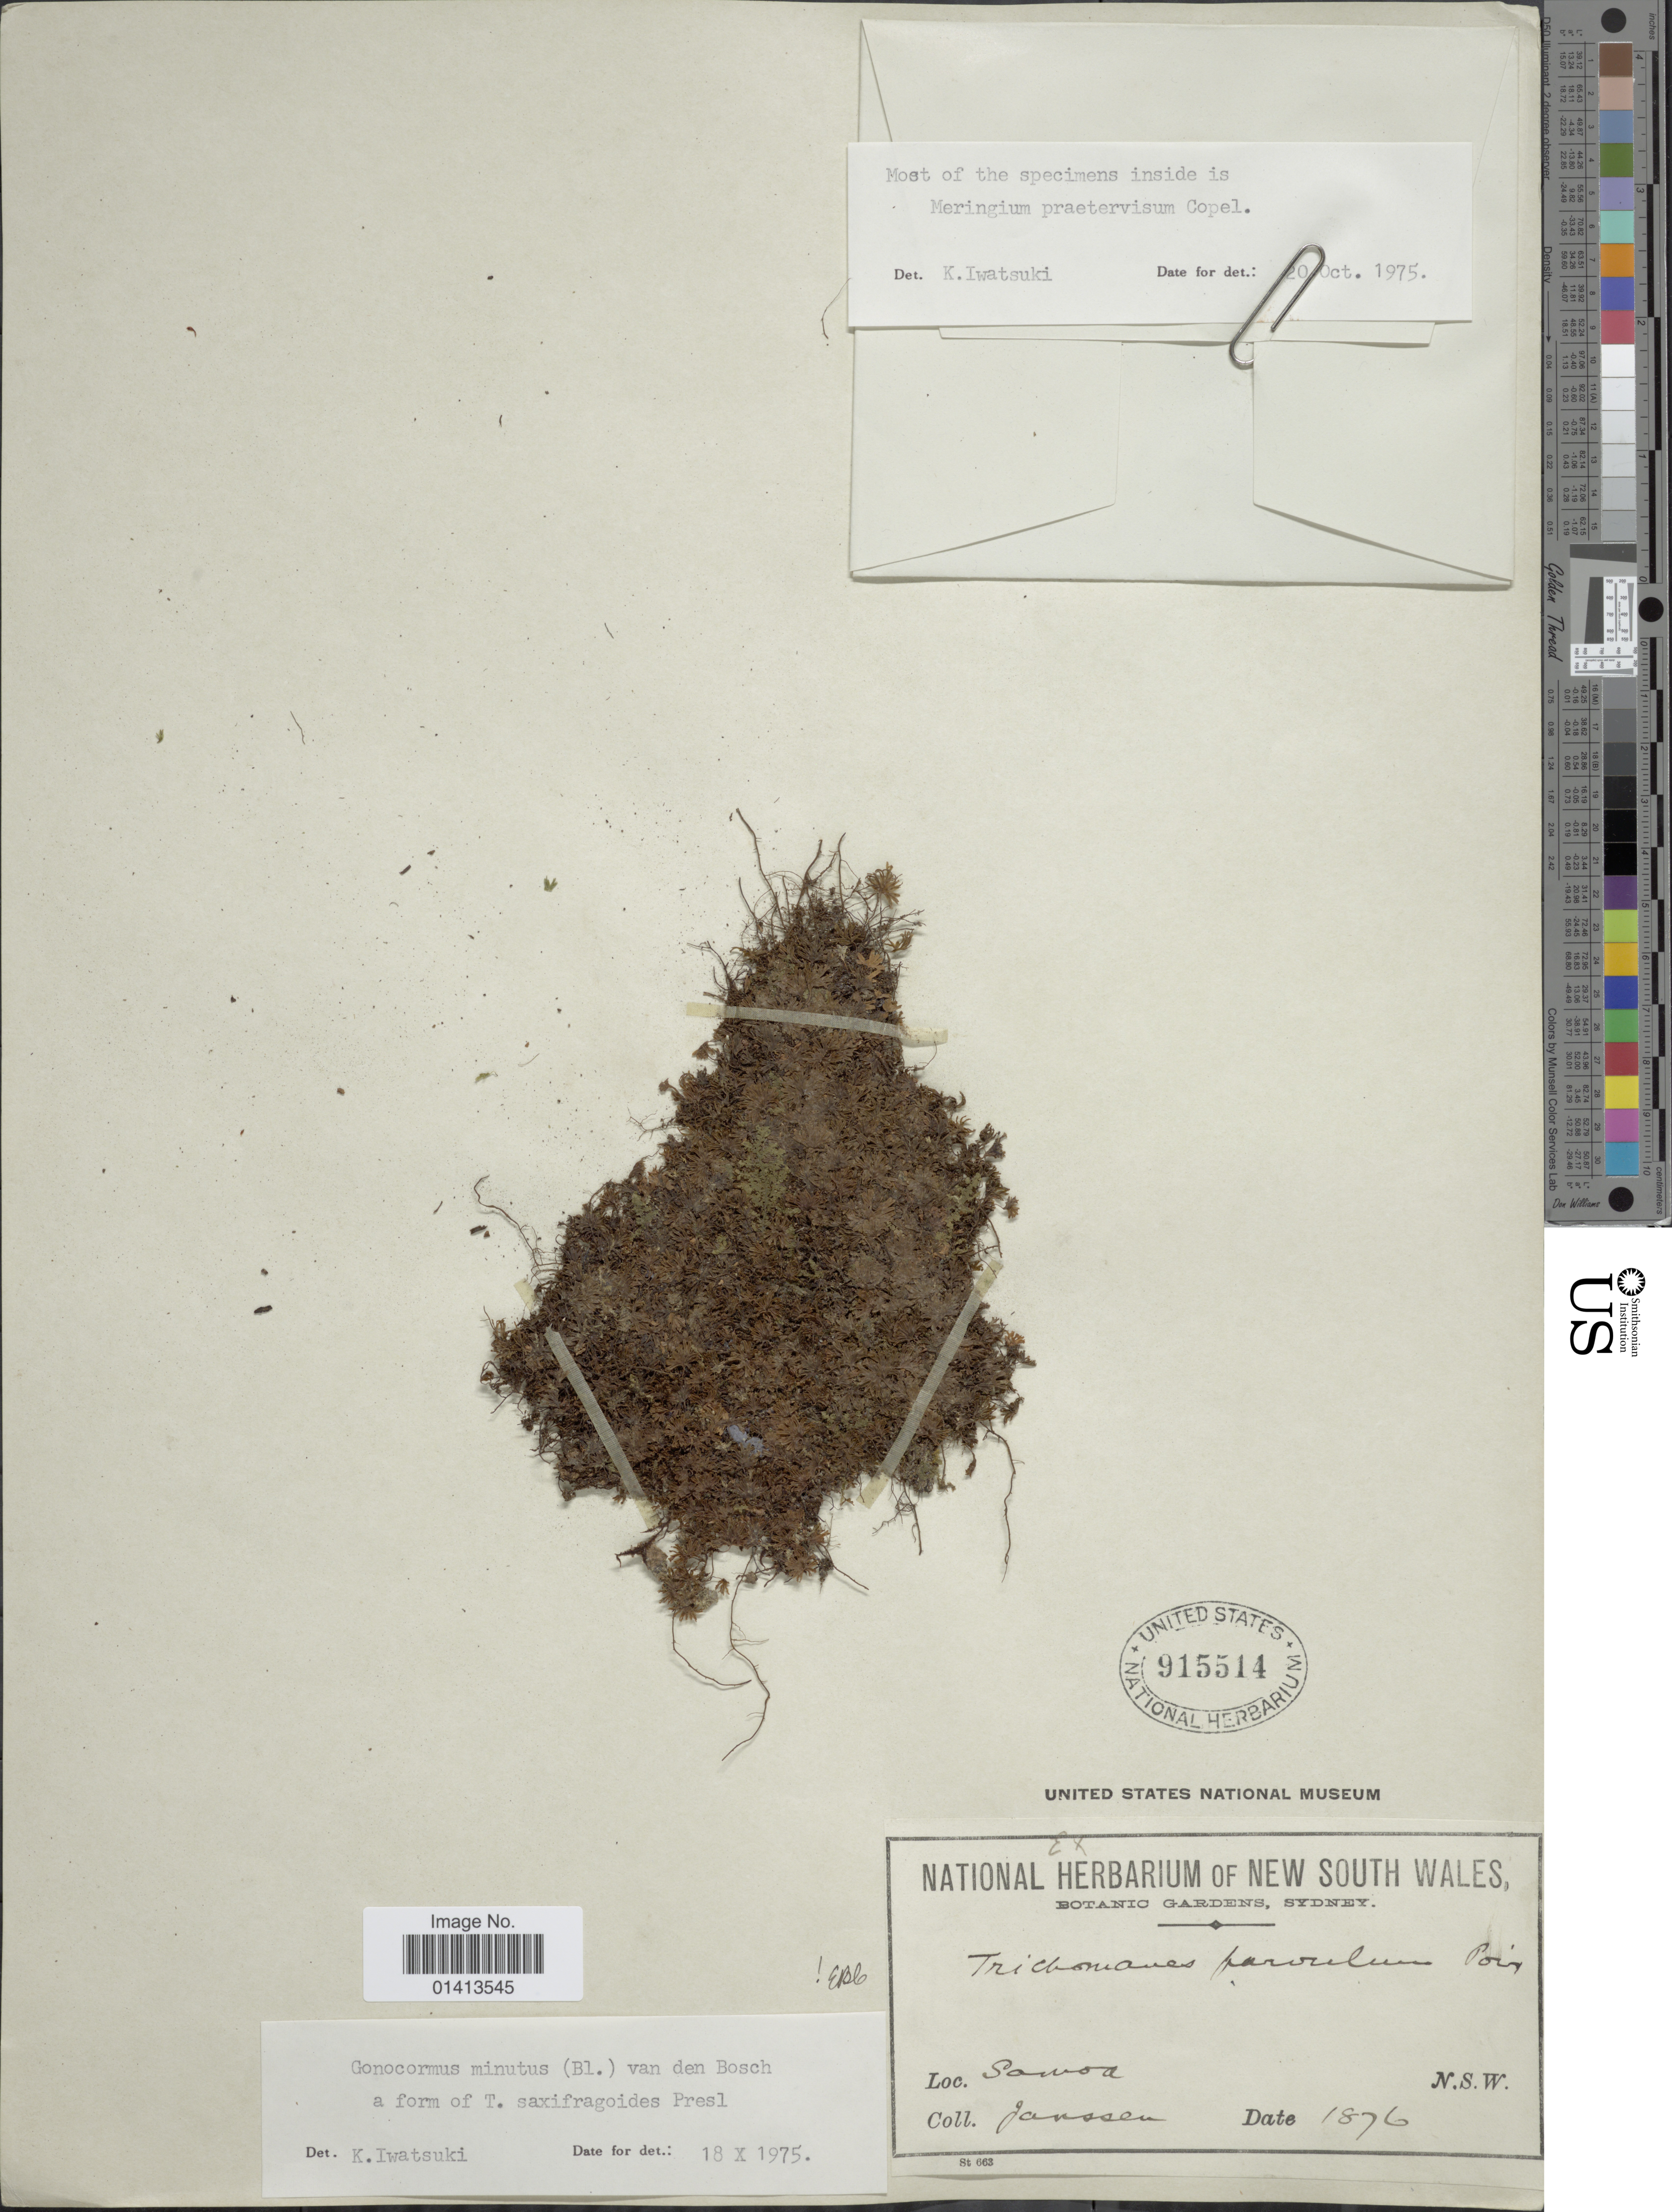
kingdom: Plantae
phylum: Tracheophyta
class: Polypodiopsida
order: Hymenophyllales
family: Hymenophyllaceae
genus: Crepidomanes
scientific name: Crepidomanes minutum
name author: (Blume) K. Iwats.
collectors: A. Janssen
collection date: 1876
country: Samoa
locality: Samoa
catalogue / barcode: US 915514